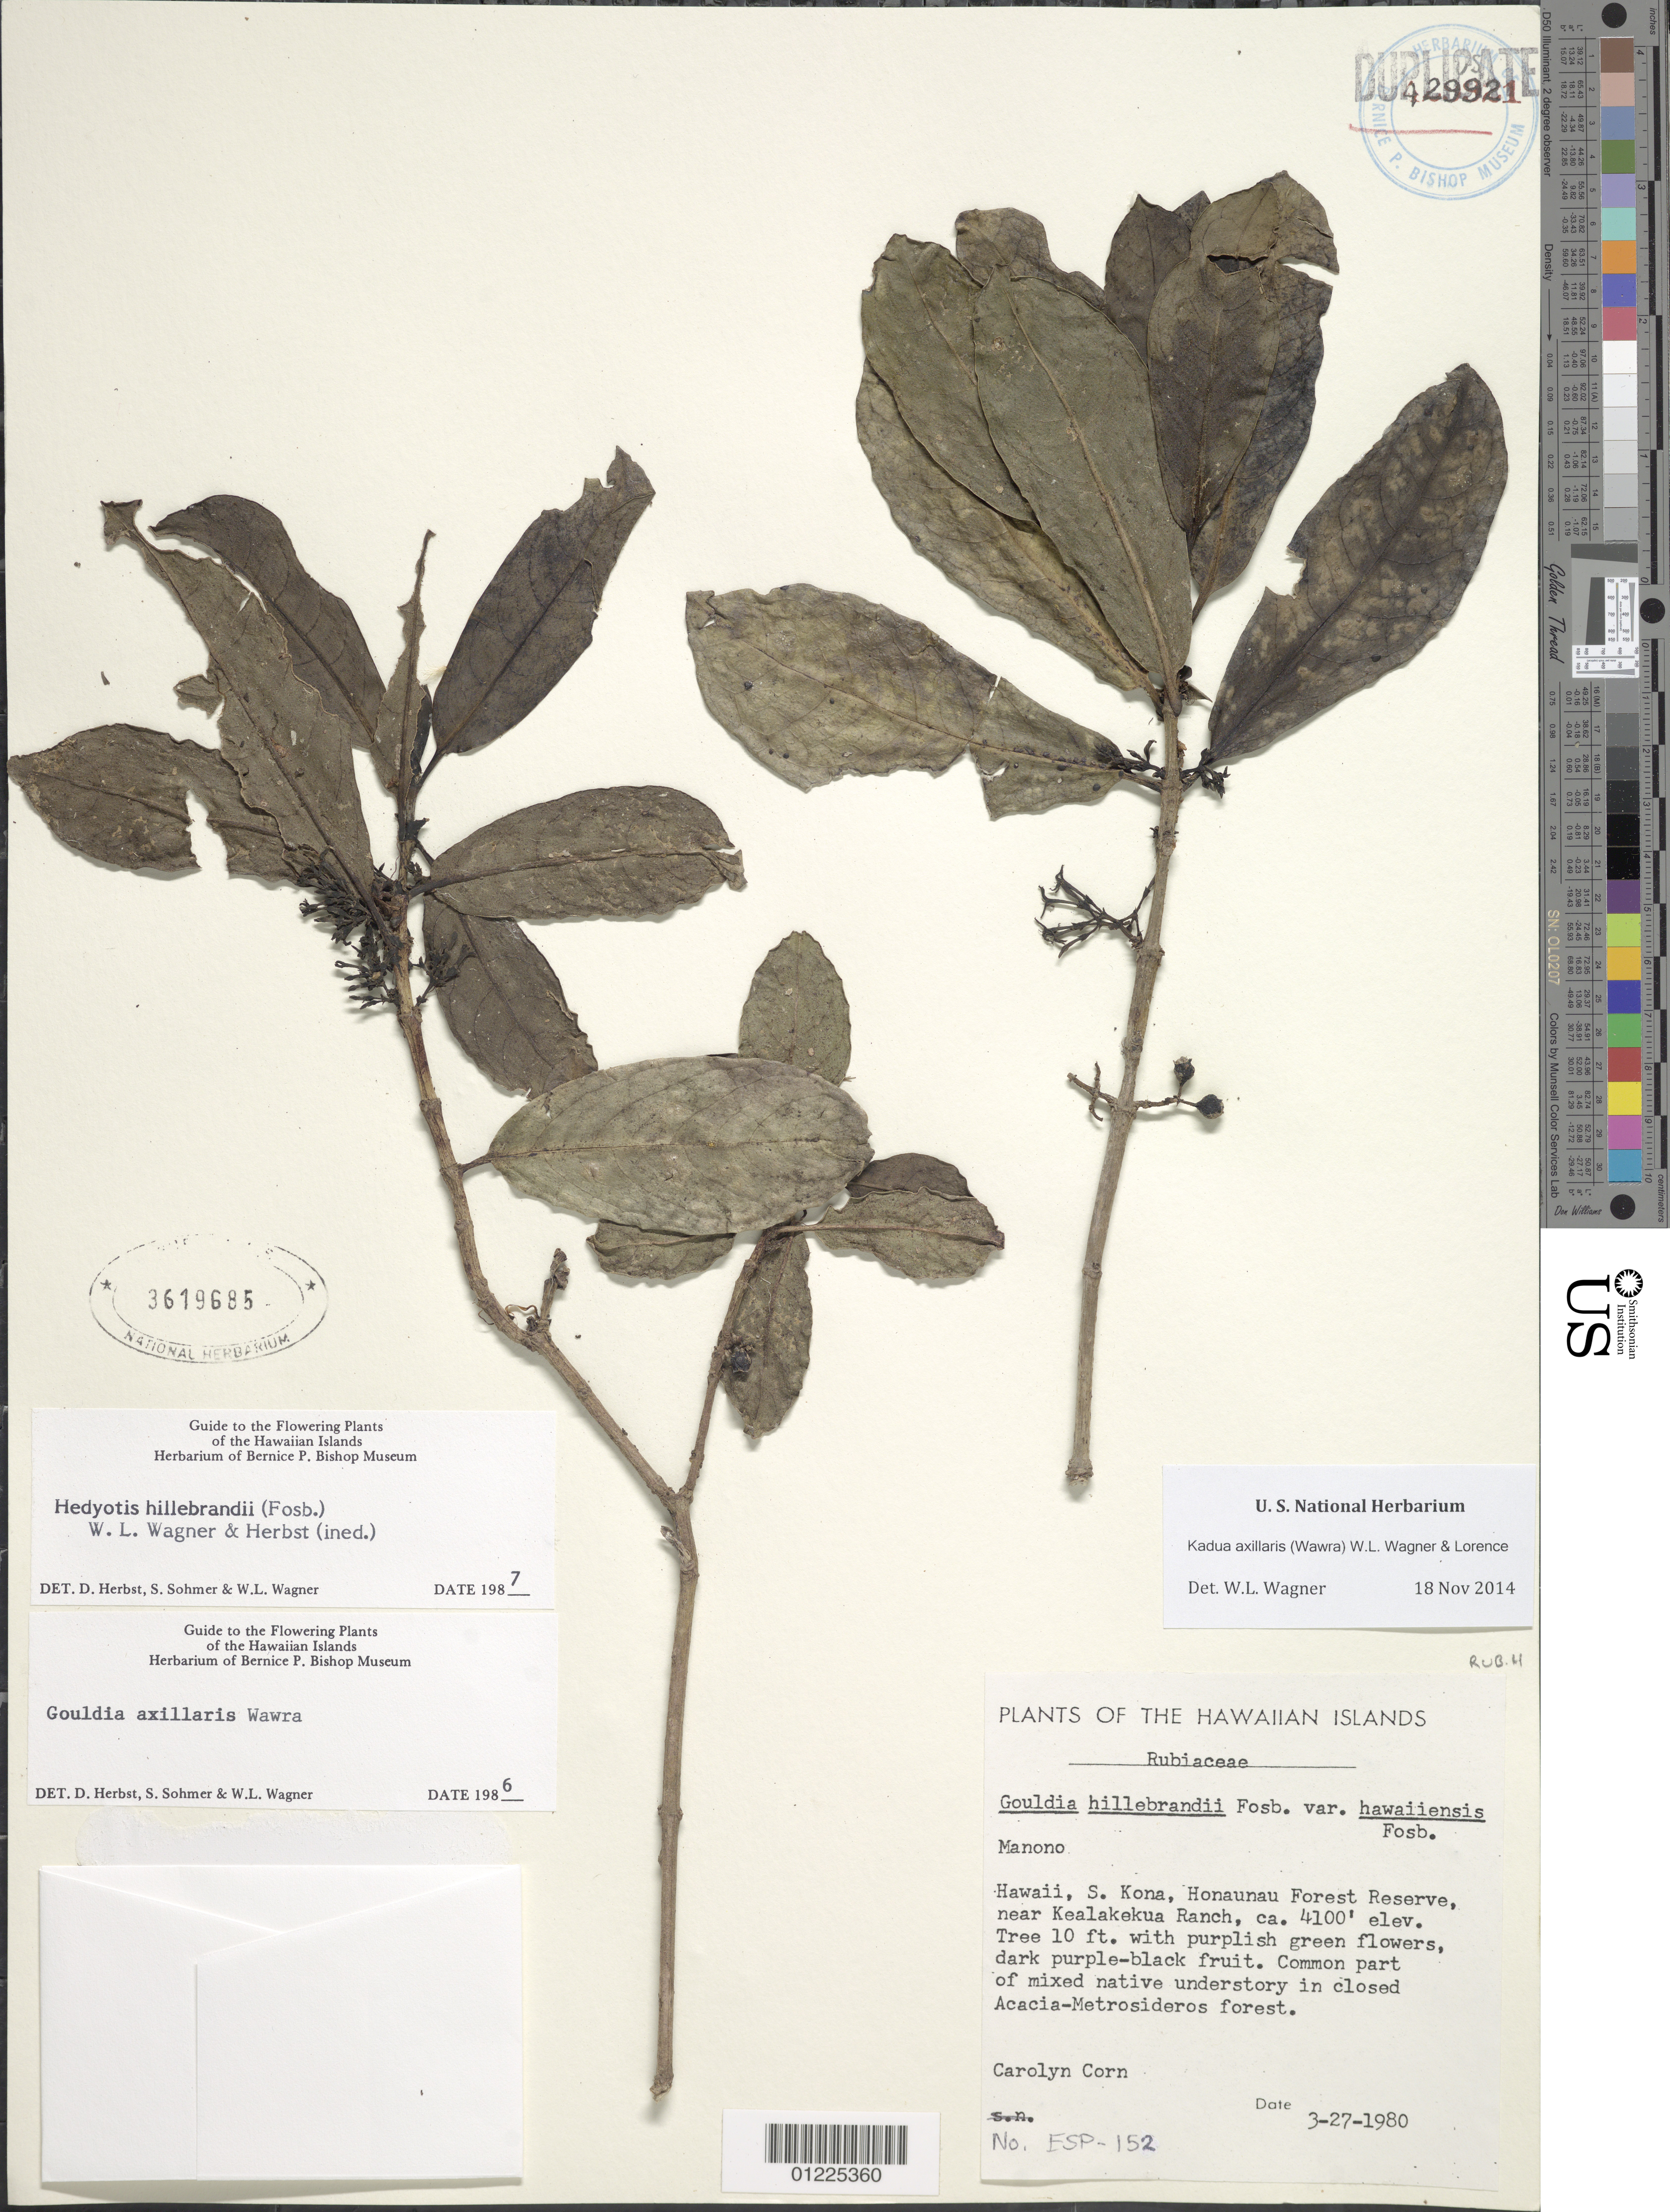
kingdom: Plantae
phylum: Tracheophyta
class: Magnoliopsida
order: Gentianales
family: Rubiaceae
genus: Kadua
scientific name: Kadua axillaris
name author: (Wawra) W.L. Wagner & Lorence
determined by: Wagner, W. L., (BOT), Smithsonian Institution - National Museum of Natural History (UNITED STATES)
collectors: C. Corn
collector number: ESP-152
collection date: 1980-03-27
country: United States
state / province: Hawaii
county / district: Hawaii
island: Hawaii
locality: S. Kona, Honaunau Forest Reserve near Kealakekua Ranch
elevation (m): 1250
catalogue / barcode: US 3619685